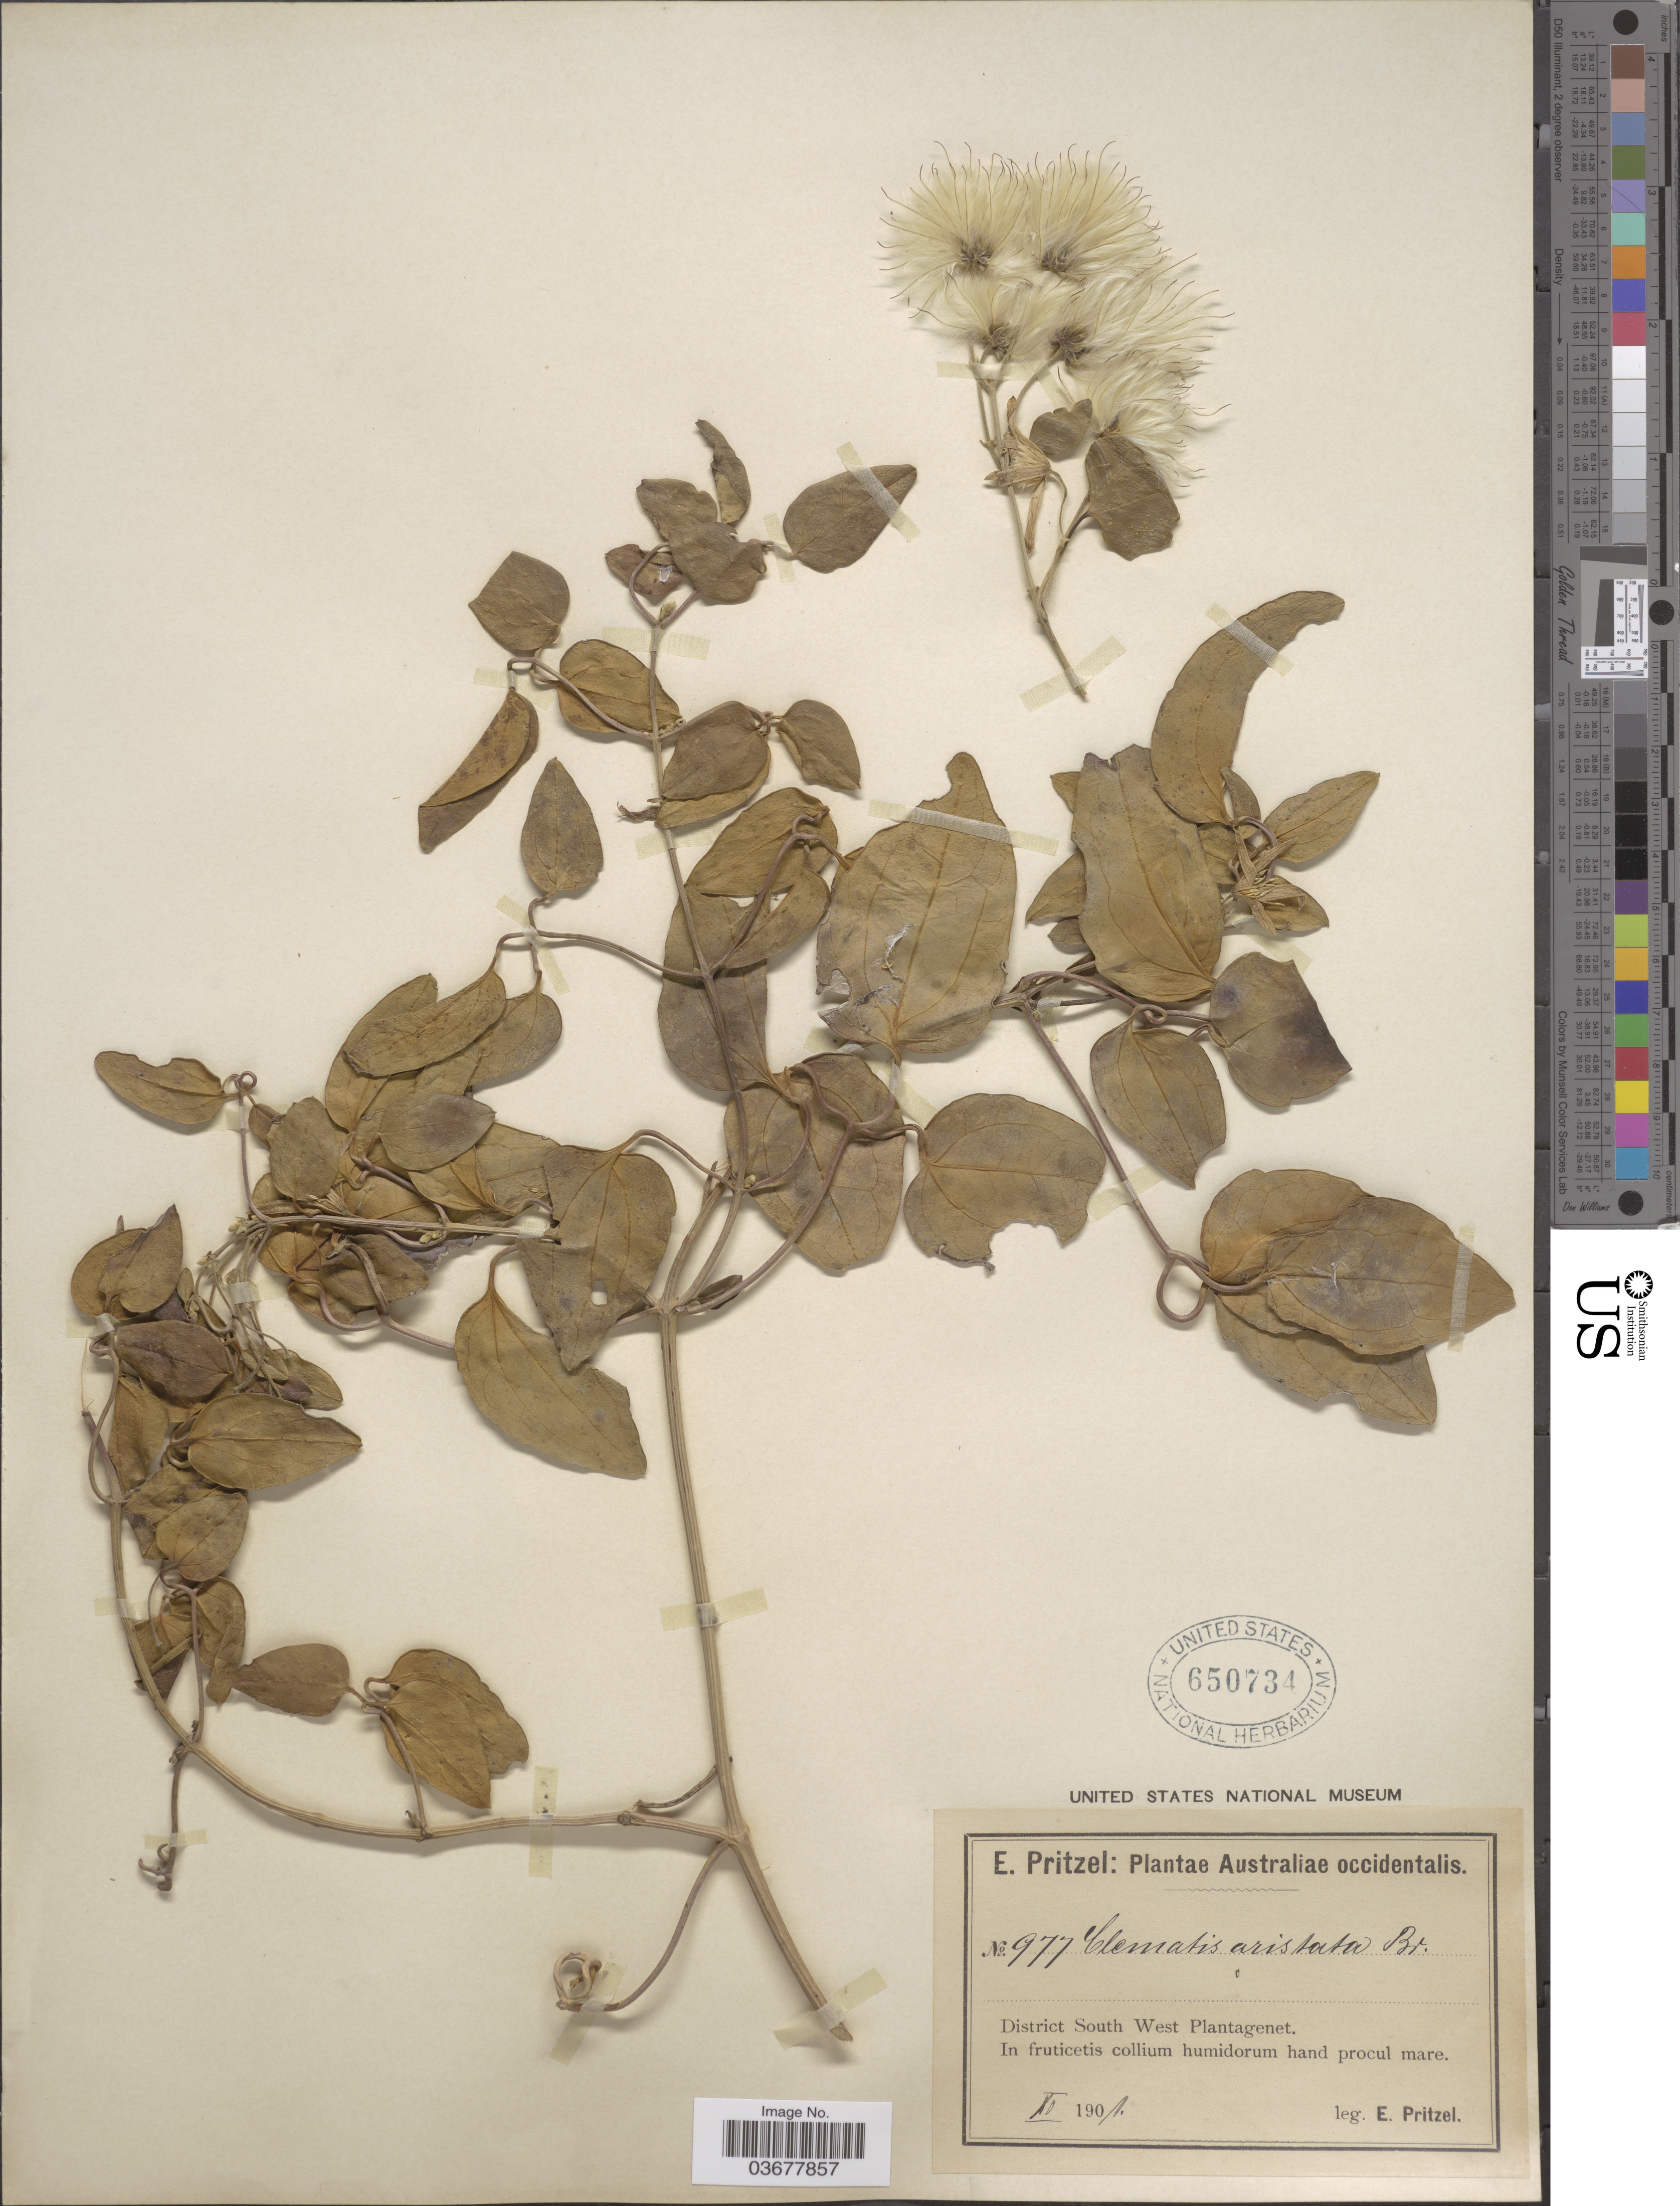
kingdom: Plantae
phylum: Tracheophyta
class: Magnoliopsida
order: Ranunculales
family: Ranunculaceae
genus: Clematis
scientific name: Clematis aristata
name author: R. Br. ex Ker Gawl.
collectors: E. G. Pritzel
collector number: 977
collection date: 1901-11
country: Australia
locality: Australiae occidentalis. District South West Plantagenet.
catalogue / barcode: US 650734